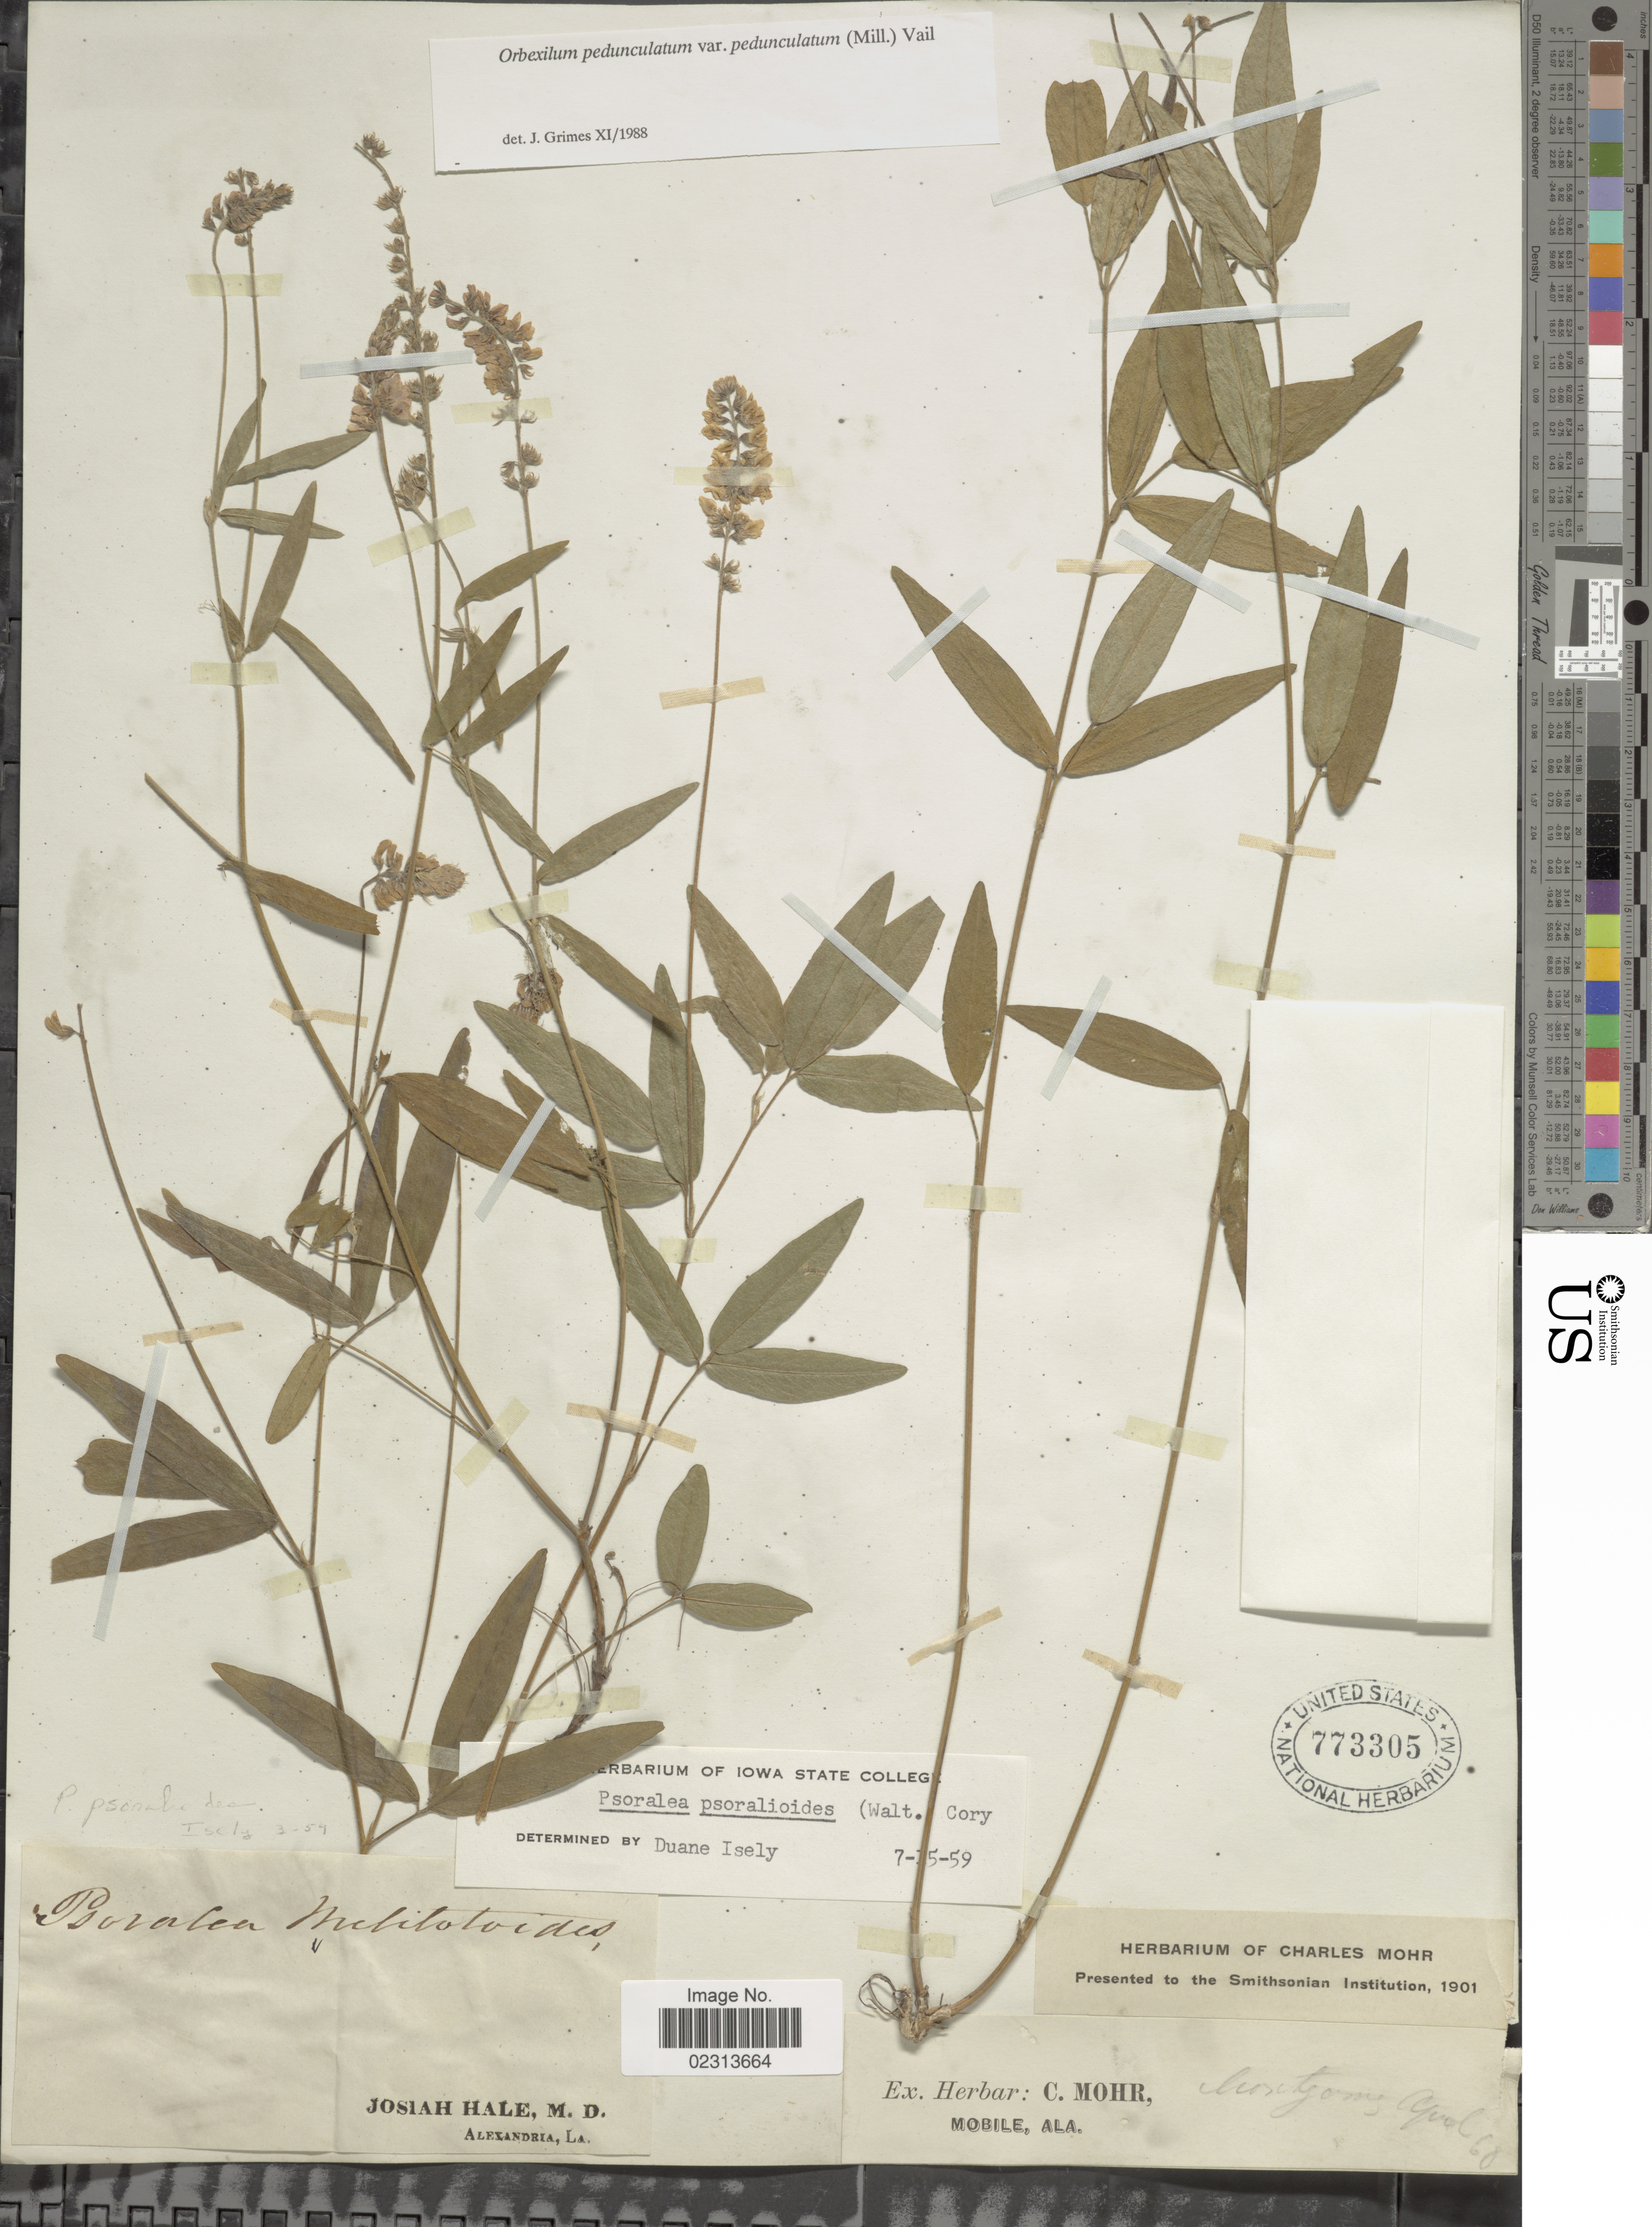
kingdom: Plantae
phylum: Tracheophyta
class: Magnoliopsida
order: Fabales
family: Fabaceae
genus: Orbexilum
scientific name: Orbexilum pedunculatum var. pedunculatum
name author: (Miller) Rydberg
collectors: J. Hale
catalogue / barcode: US 773305